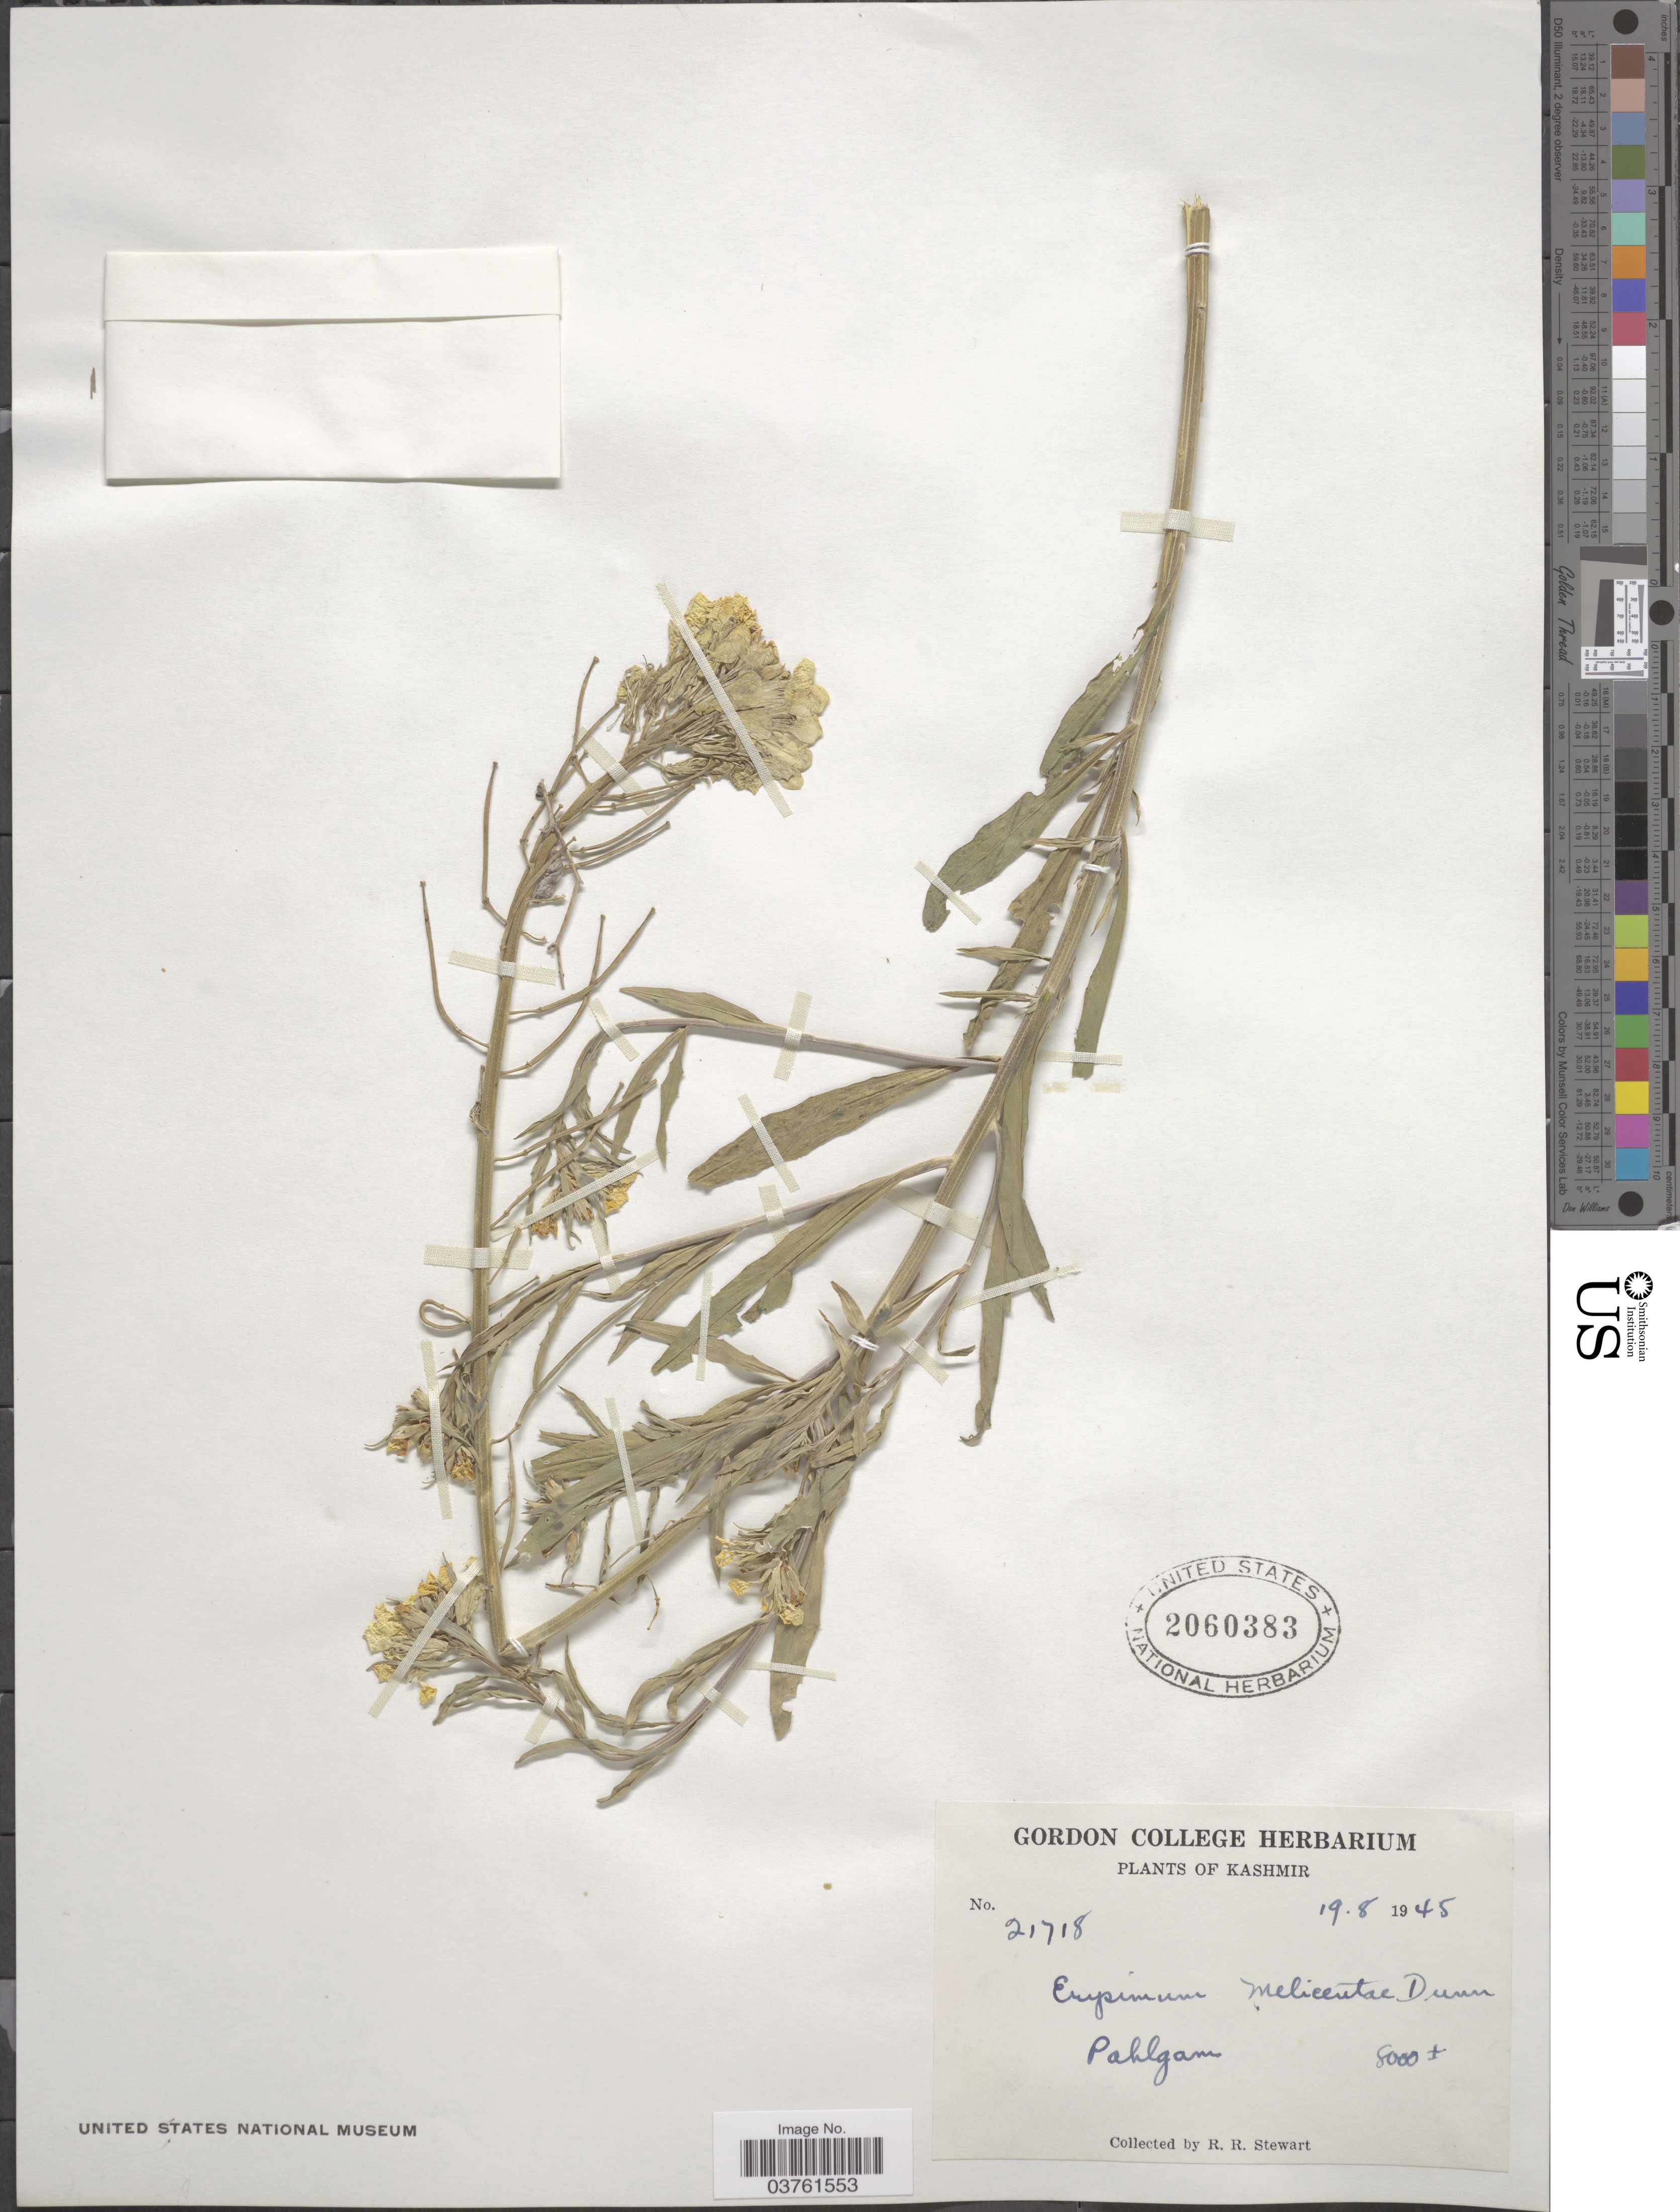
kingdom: Plantae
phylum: Tracheophyta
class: Magnoliopsida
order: Brassicales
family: Brassicaceae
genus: Erysimum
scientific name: Erysimum melicentae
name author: Dunn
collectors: R. Stewart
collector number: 21718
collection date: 1945-08-19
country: India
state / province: Jammu and Kashmir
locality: Kashmir. Pahlgam.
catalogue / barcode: US 2060383